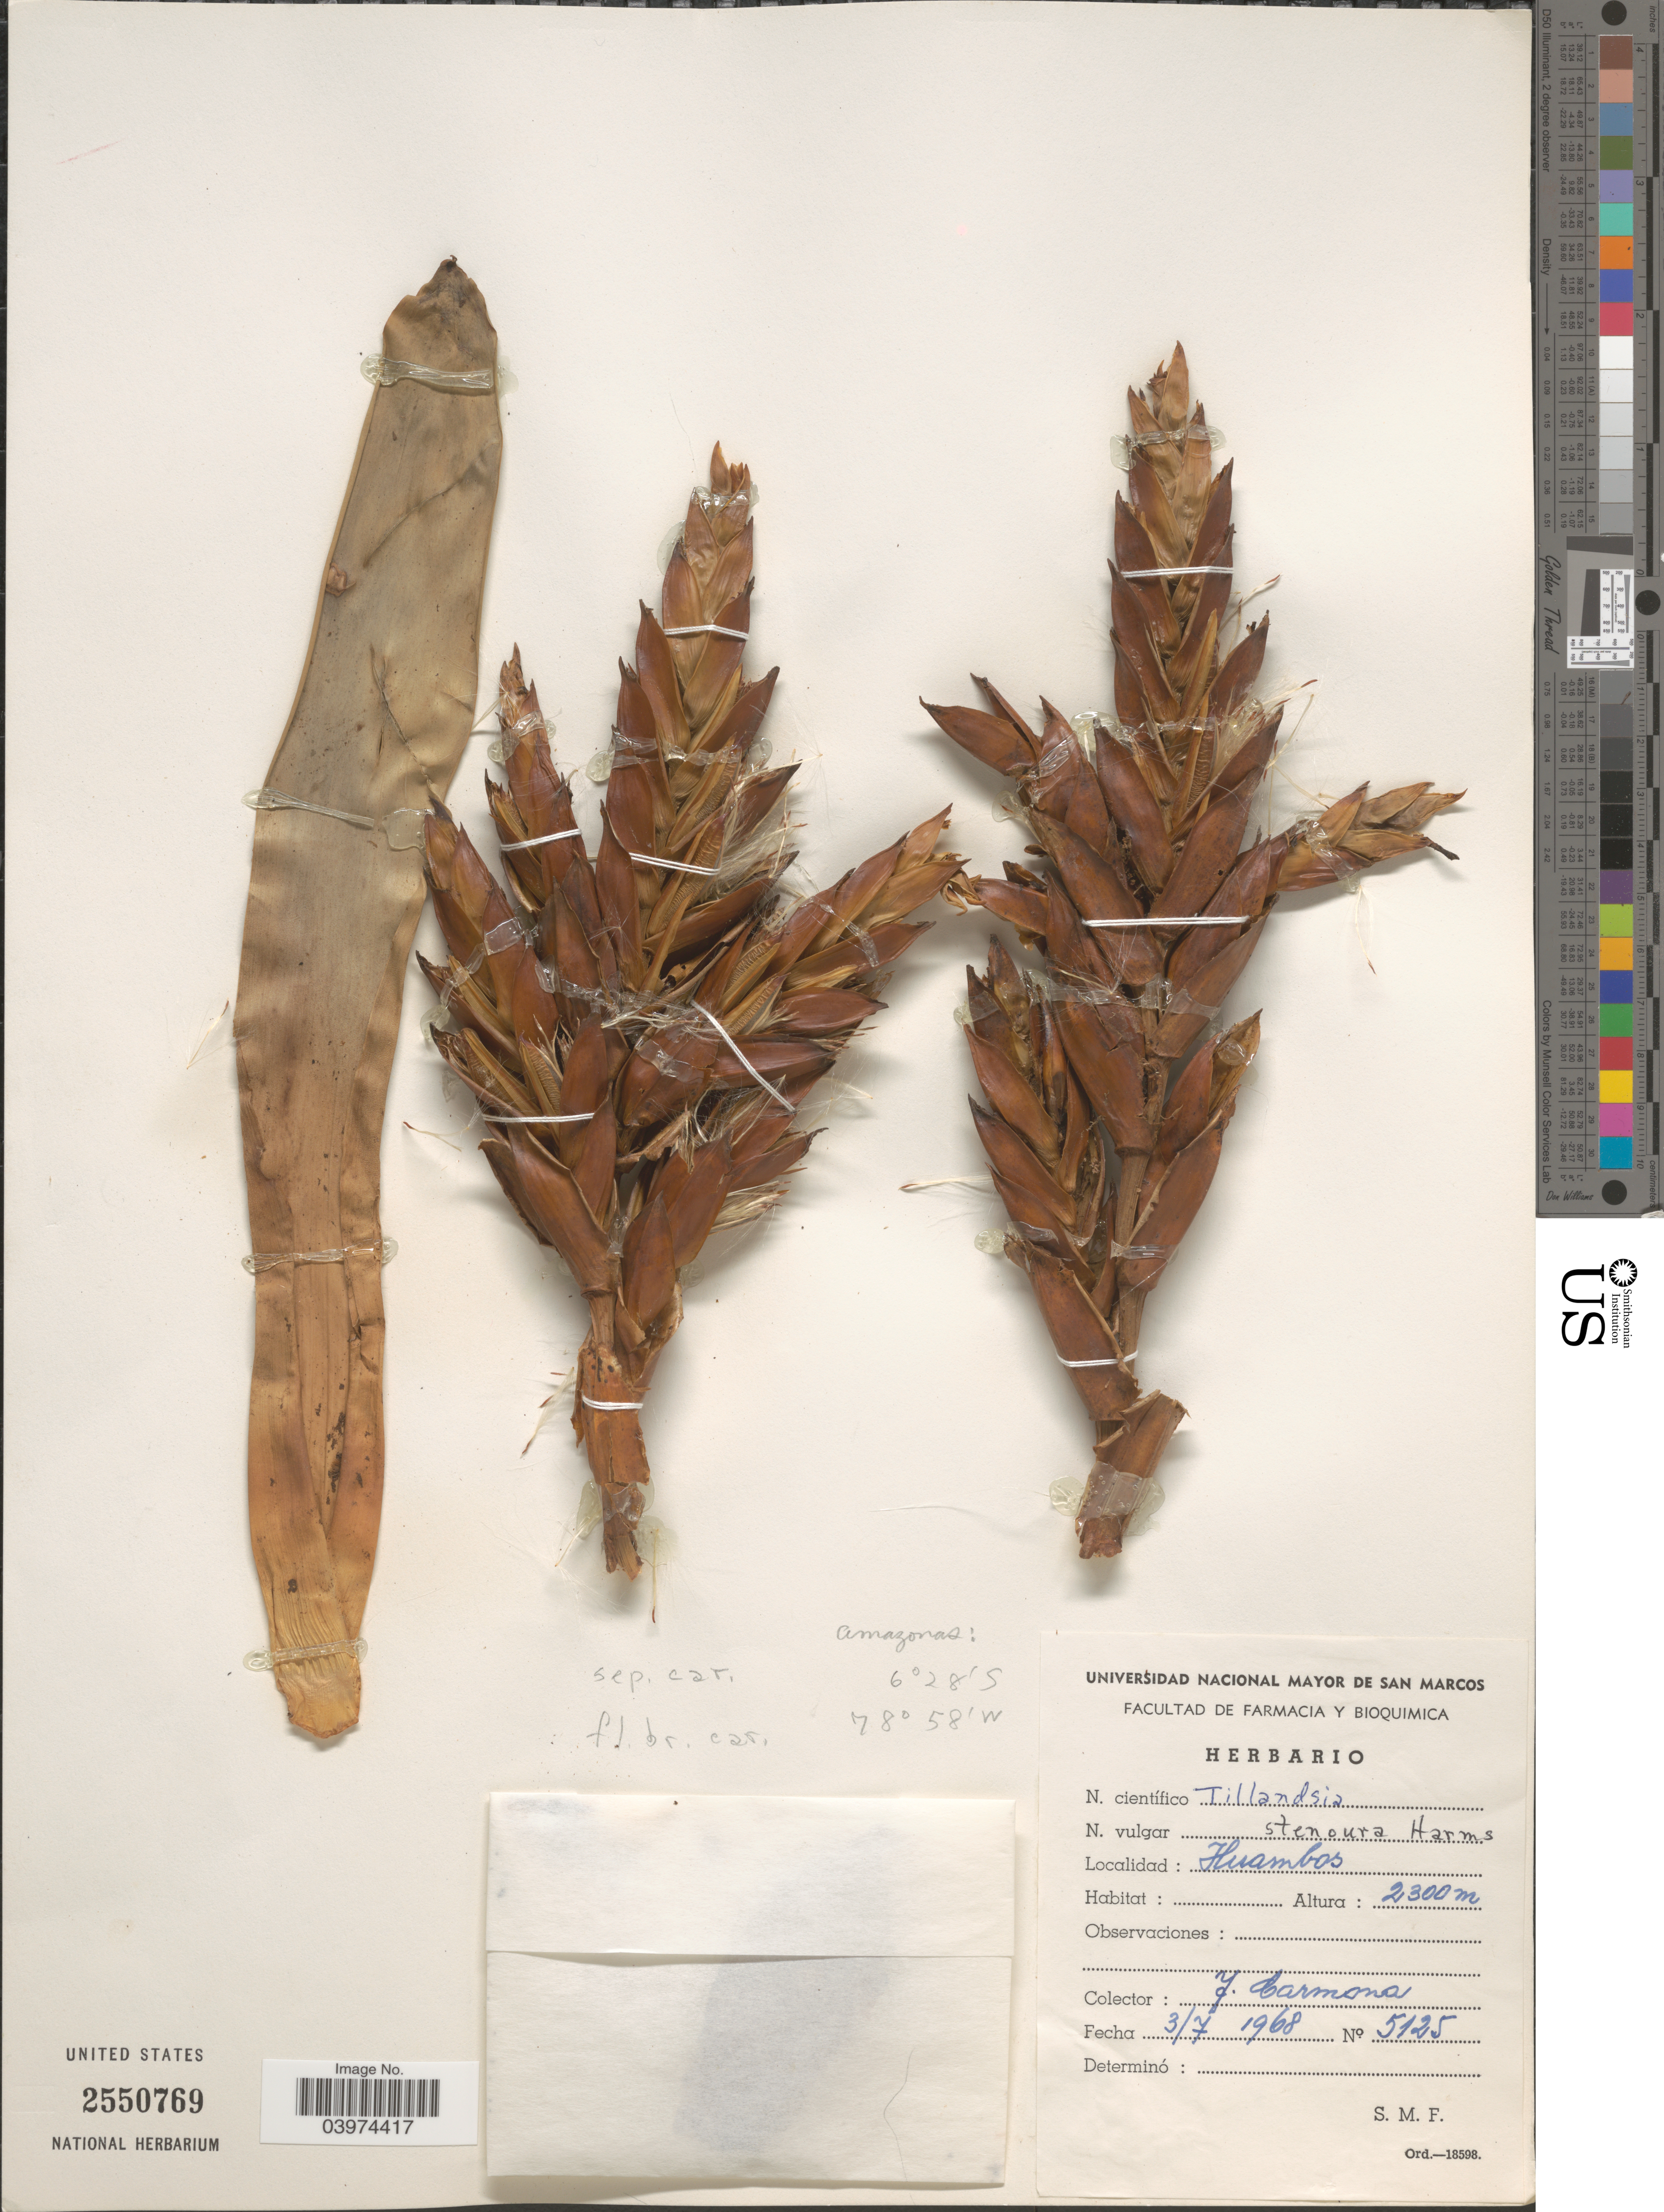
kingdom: Plantae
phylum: Tracheophyta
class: Liliopsida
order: Poales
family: Bromeliaceae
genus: Tillandsia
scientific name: Tillandsia stenoura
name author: Harms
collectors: F. Carmona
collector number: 5125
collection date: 1968-07-03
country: Peru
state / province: Amazonas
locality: Amazonas. Huambos.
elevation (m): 2300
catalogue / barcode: US 2550769